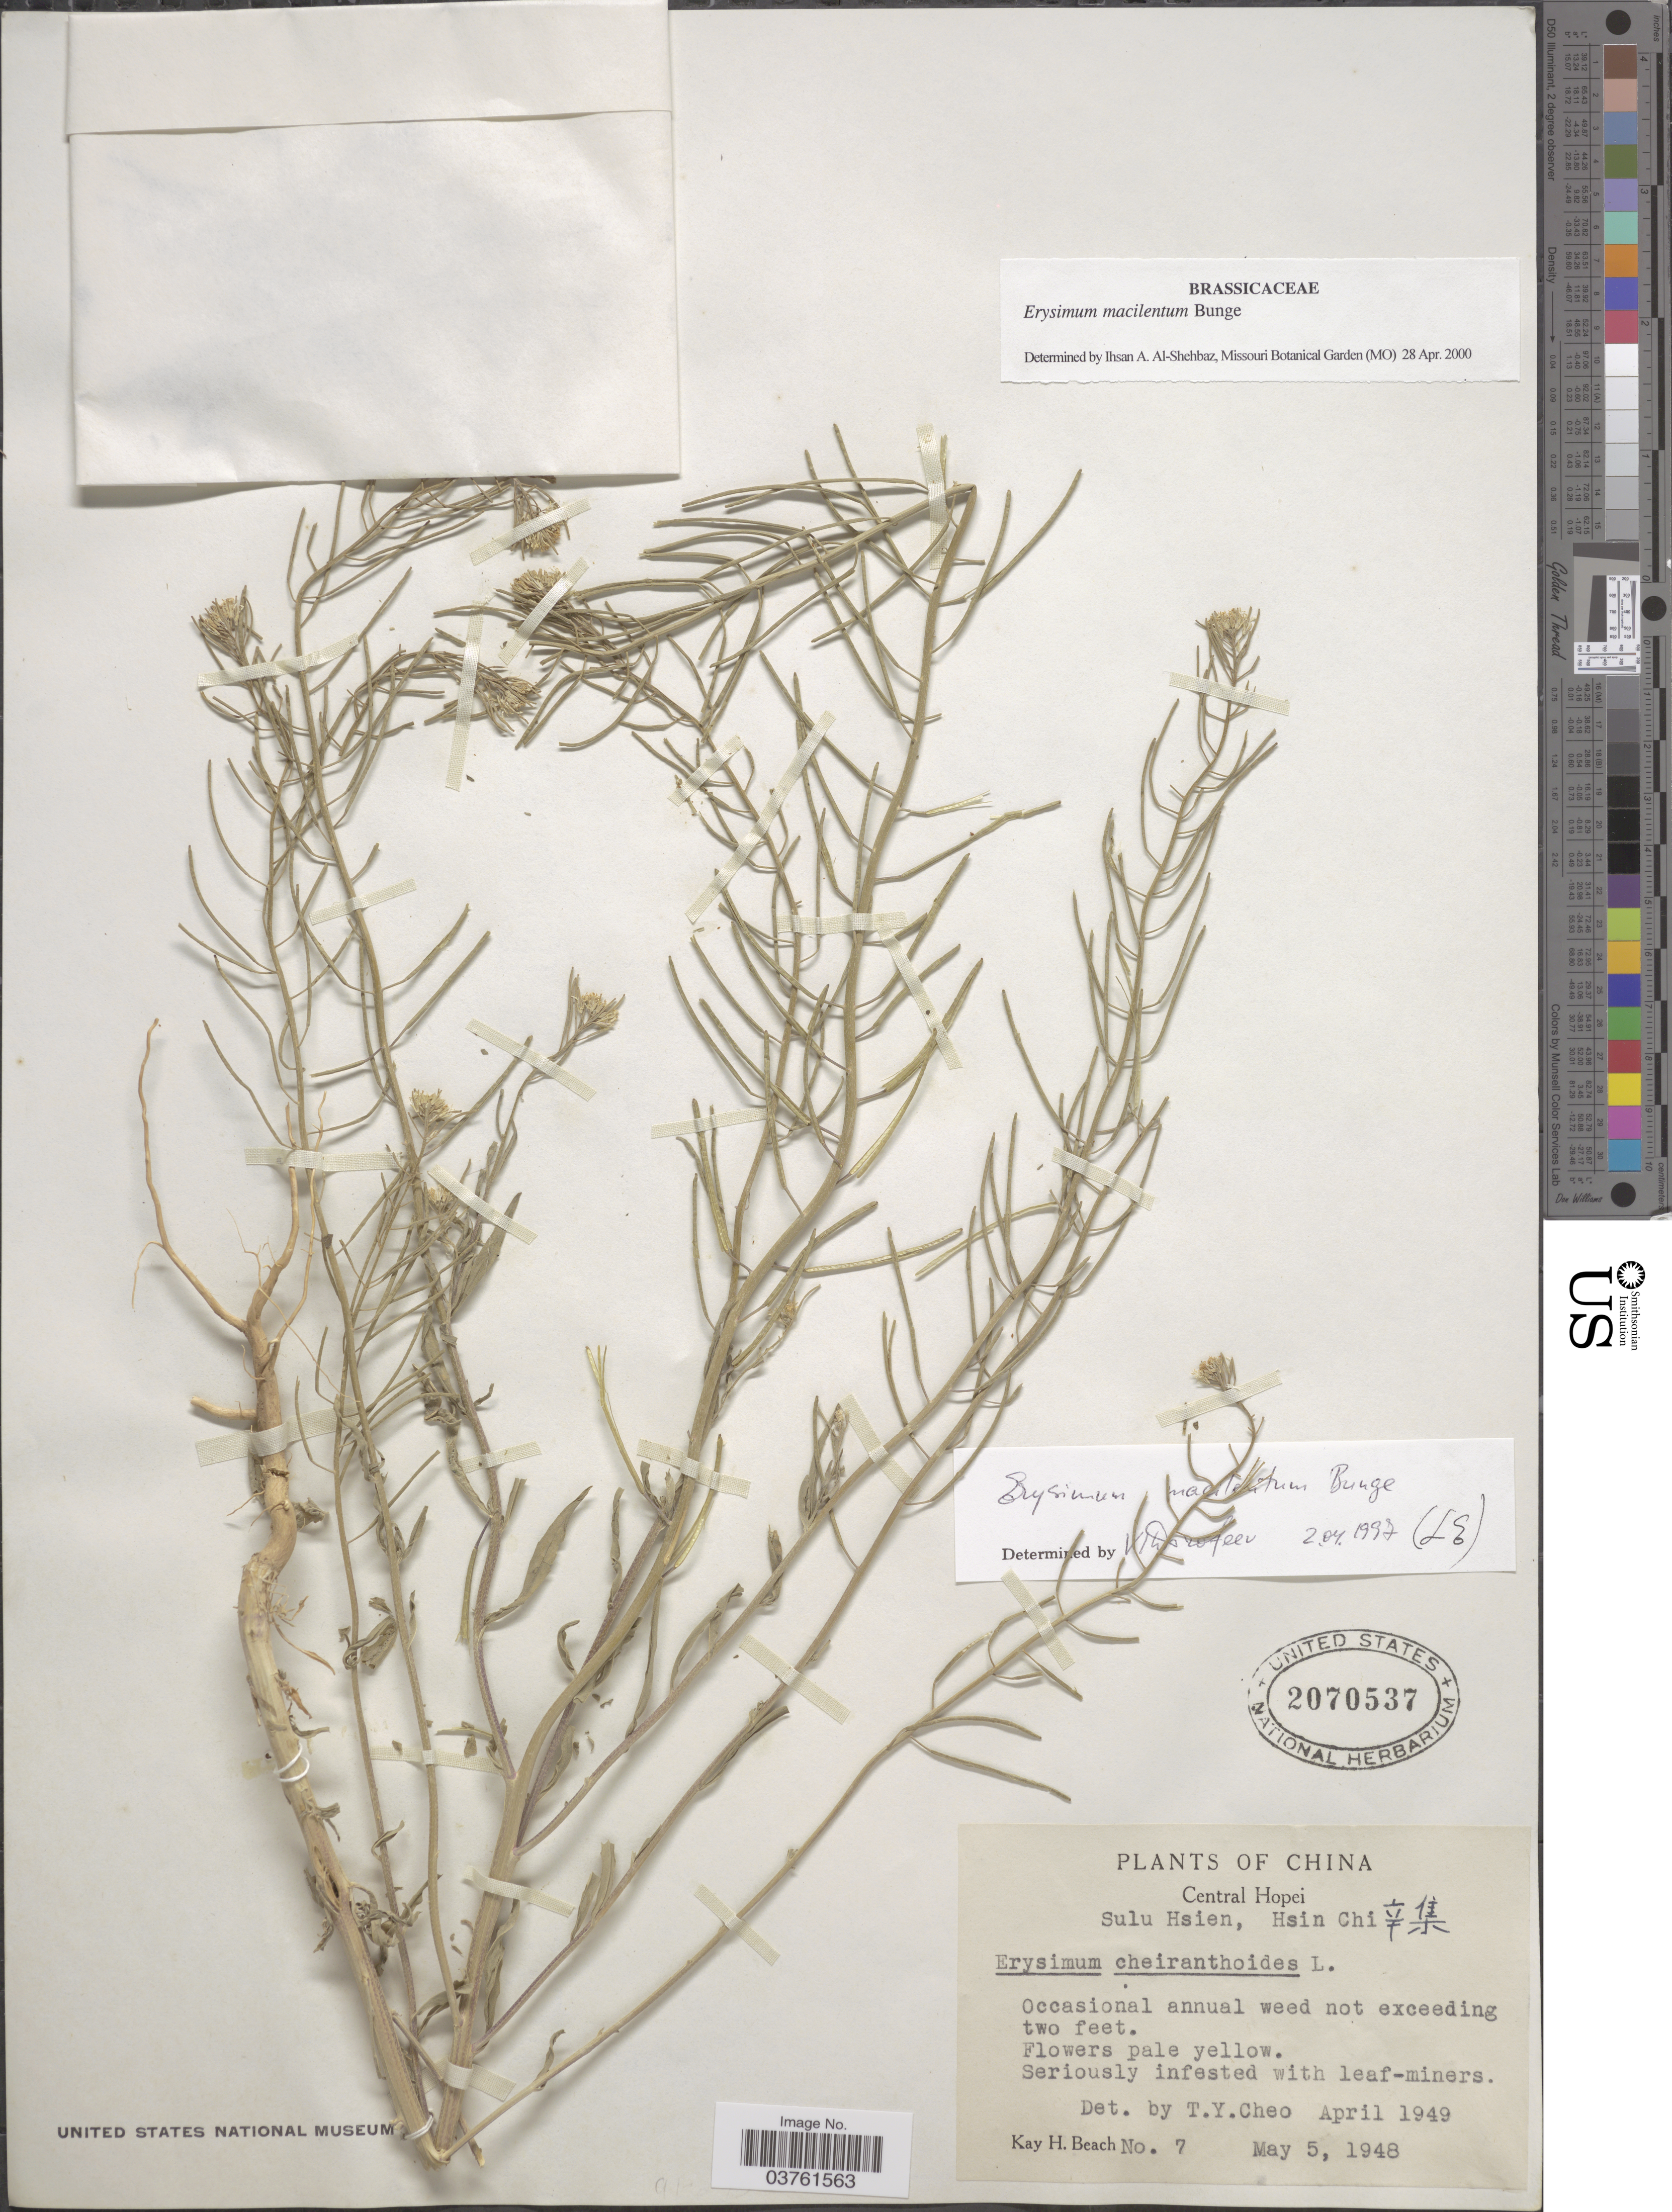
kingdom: Plantae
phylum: Tracheophyta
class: Magnoliopsida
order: Brassicales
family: Brassicaceae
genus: Erysimum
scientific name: Erysimum macilentum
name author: Bunge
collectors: K. H. Beach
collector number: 7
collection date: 1948-05-05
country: China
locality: Central Hopei. Sulu Hsien, Hsin Chi X.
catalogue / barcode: US 2070537